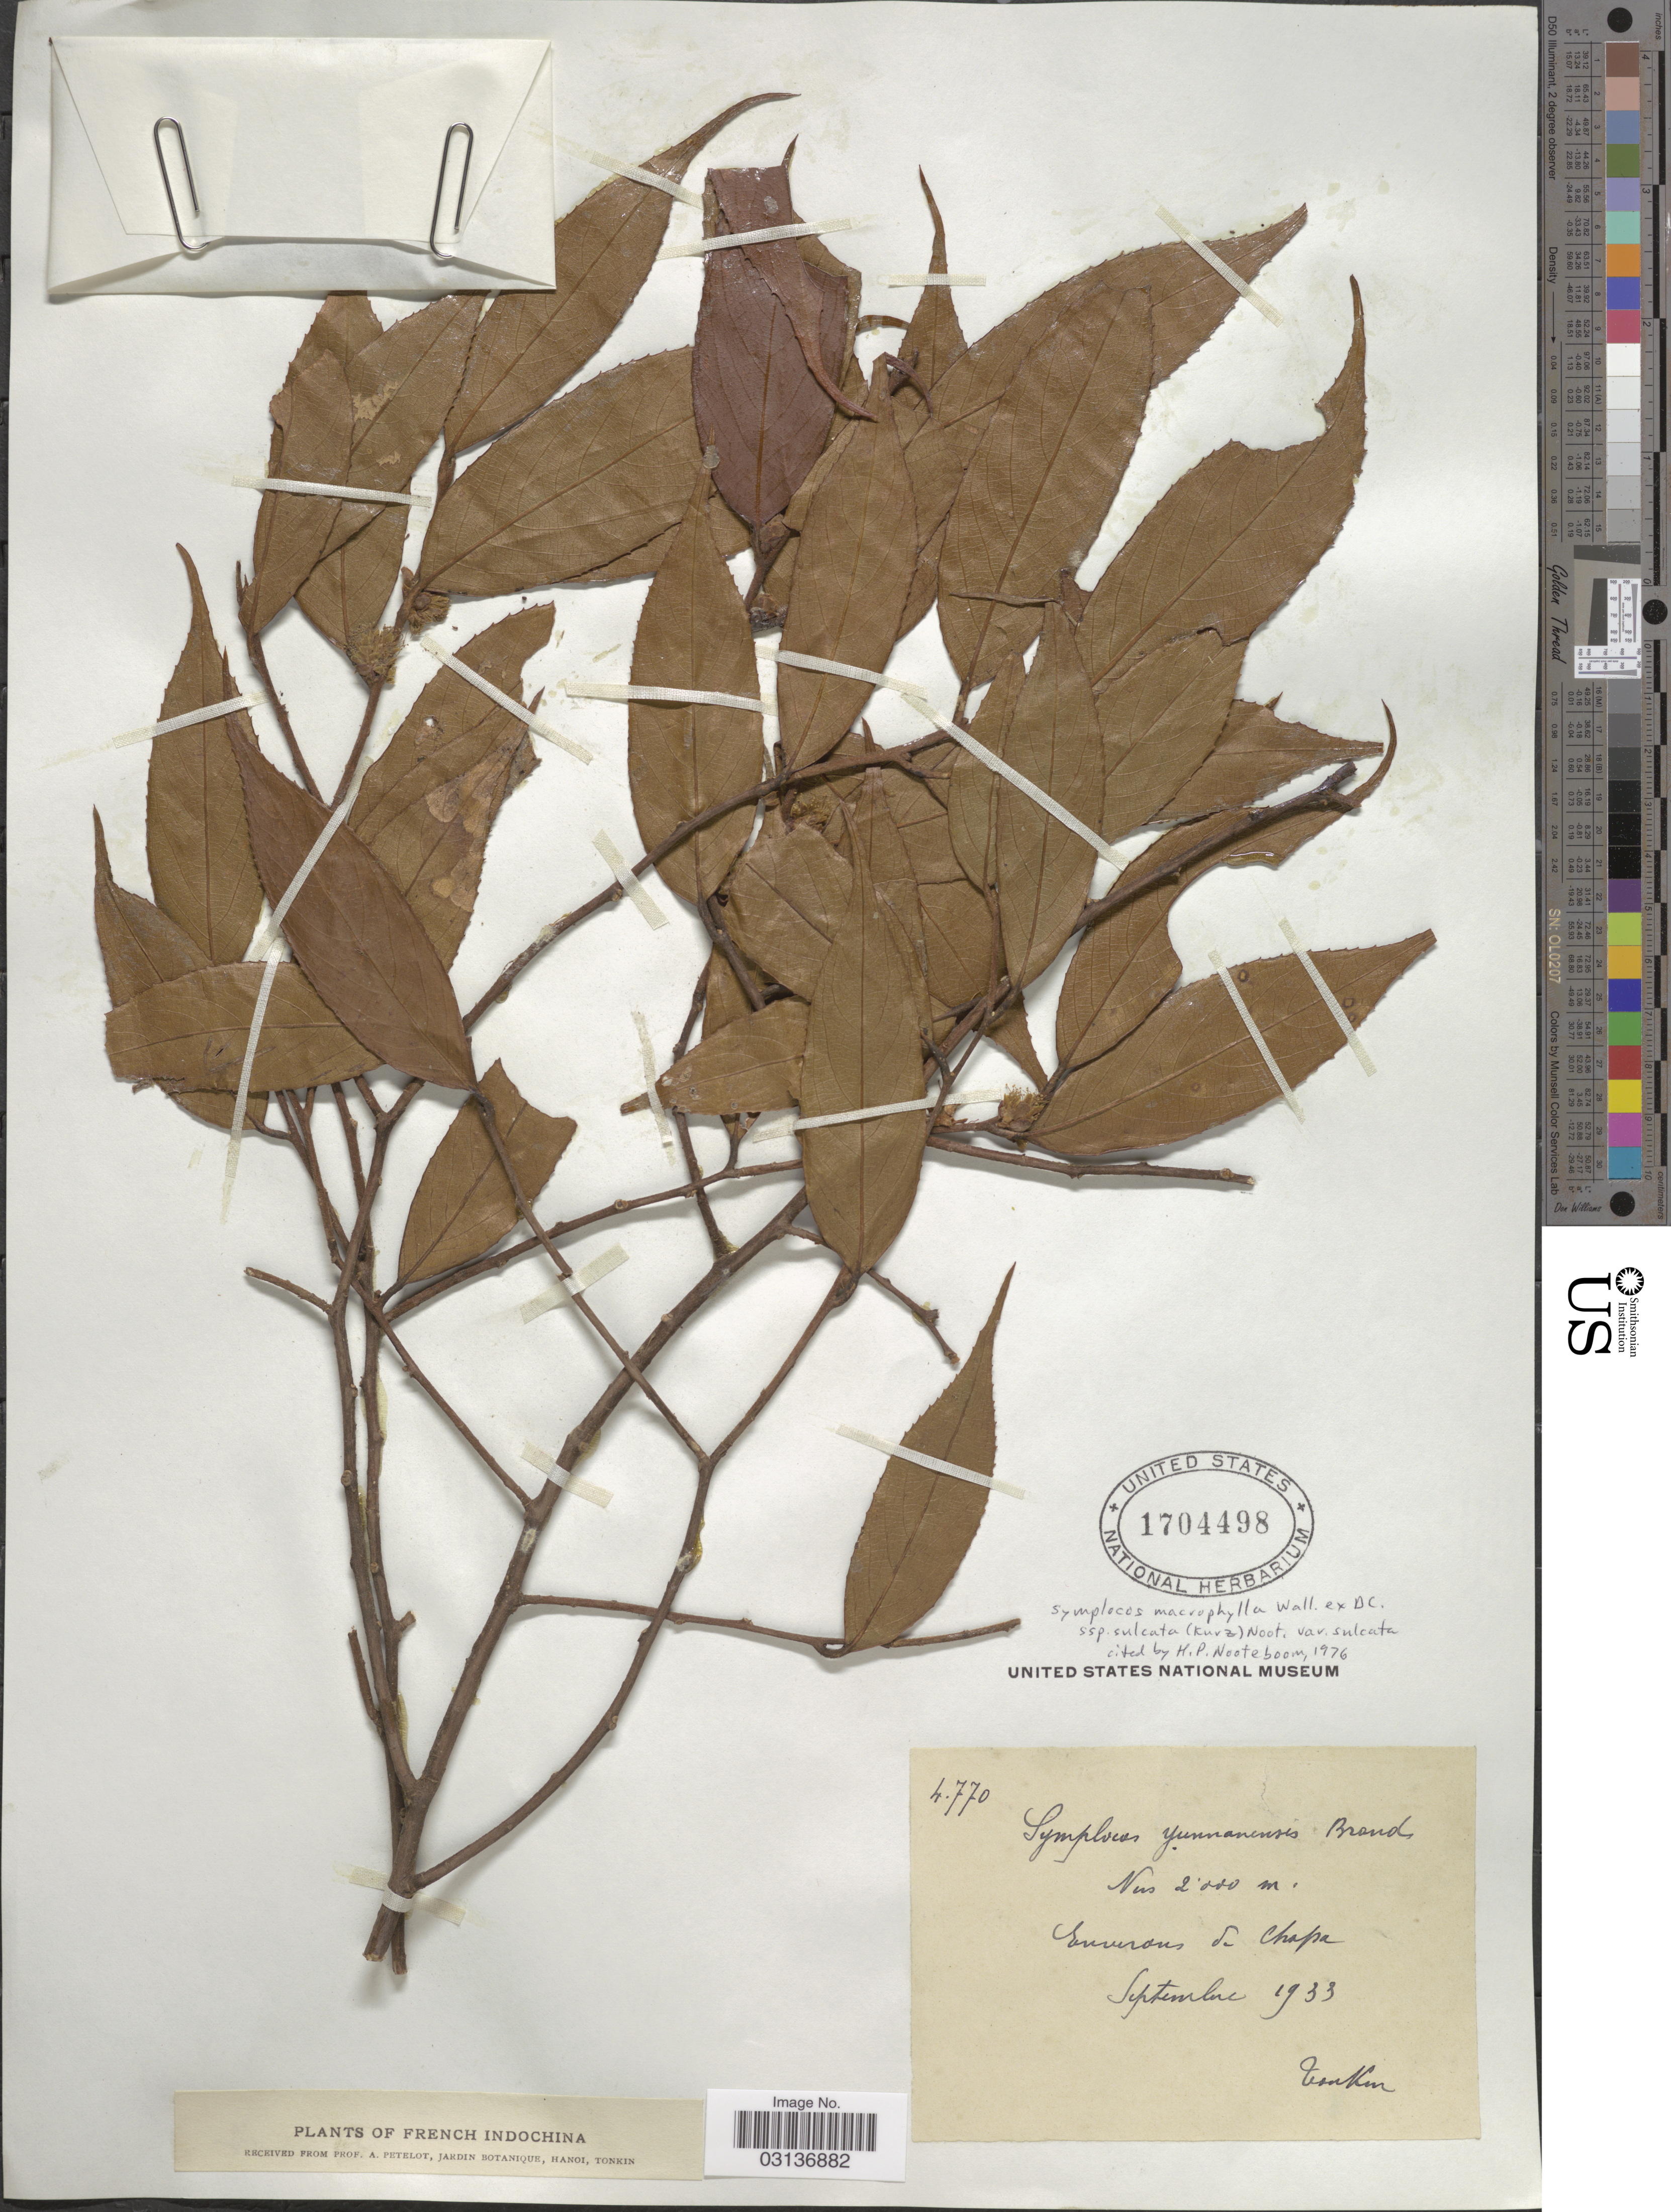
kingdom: Plantae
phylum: Tracheophyta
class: Magnoliopsida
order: Ericales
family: Symplocaceae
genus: Symplocos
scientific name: Symplocos macrophylla subsp. sulcata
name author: (Kurz) Noot.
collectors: A. Petelot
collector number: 4770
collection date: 1933-09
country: Vietnam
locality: Environs de Chapa.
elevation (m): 2000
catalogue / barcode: US 1704498